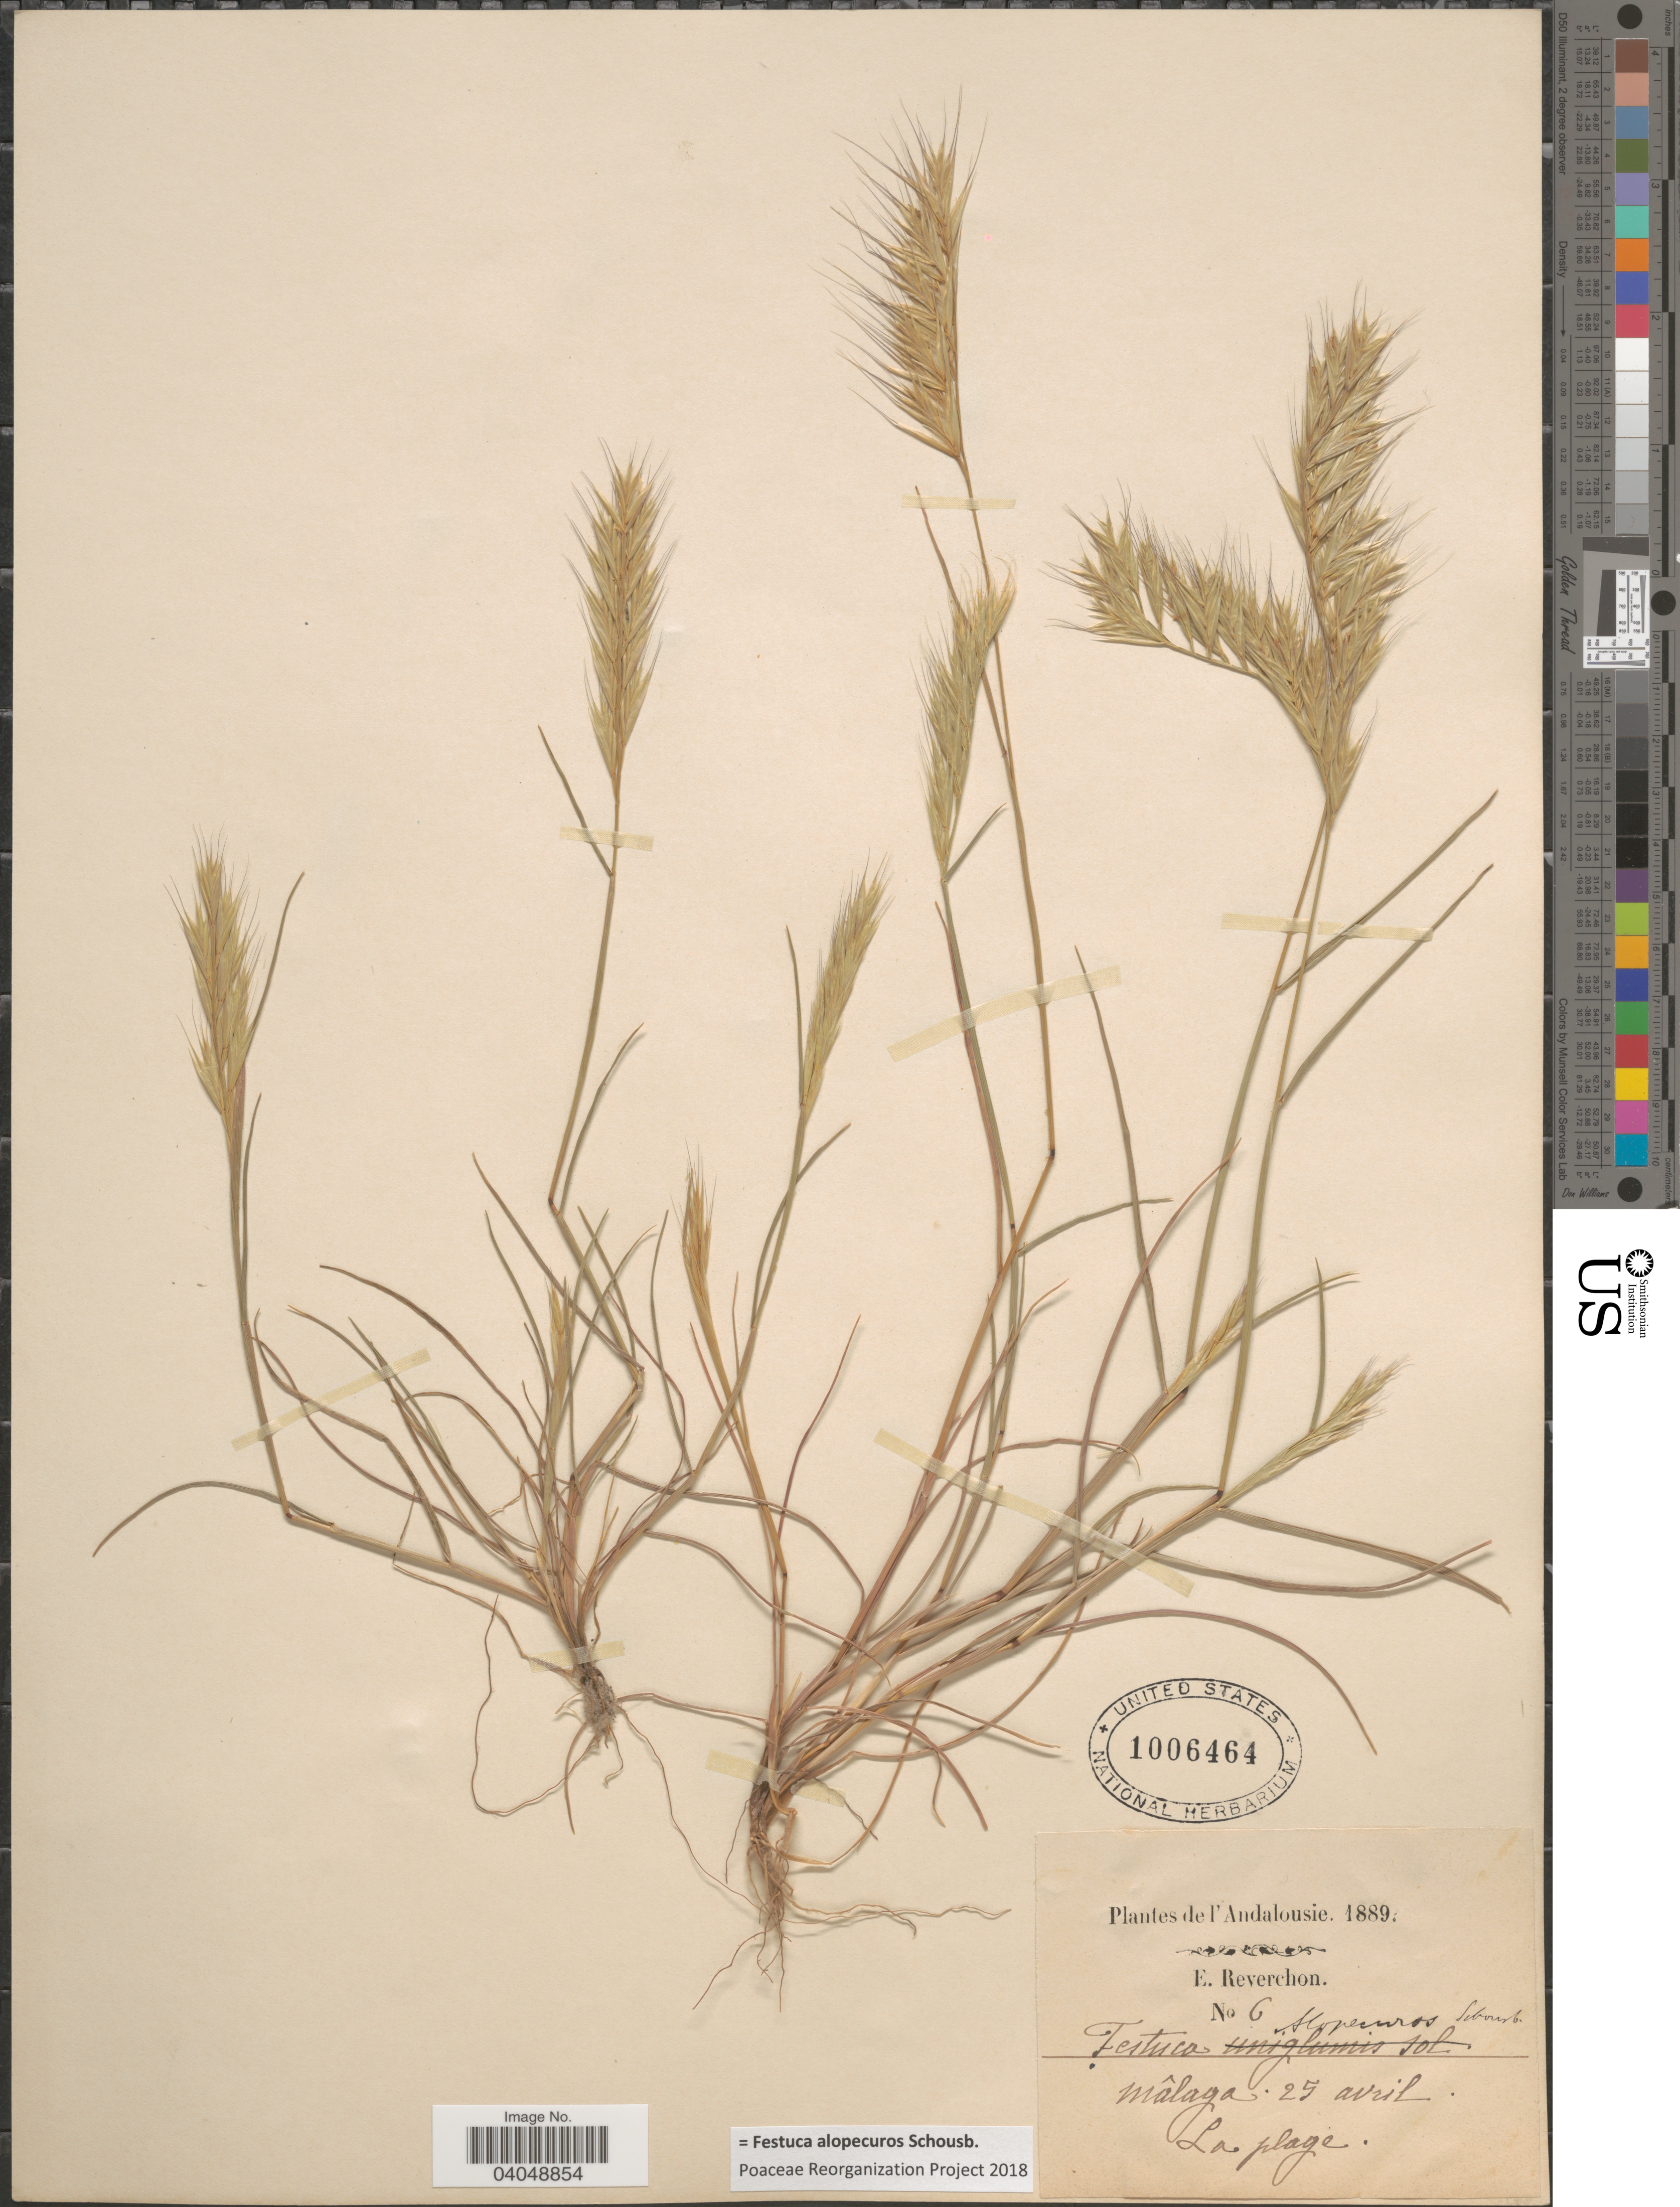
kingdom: Plantae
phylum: Tracheophyta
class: Liliopsida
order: Poales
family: Poaceae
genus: Festuca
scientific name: Festuca alopecuros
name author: Schousb.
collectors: E. Reverchon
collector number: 6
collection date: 1889-04-25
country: Spain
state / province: Andalucía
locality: L'Andalousie. Mâlaga. La plage.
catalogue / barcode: US 1006464